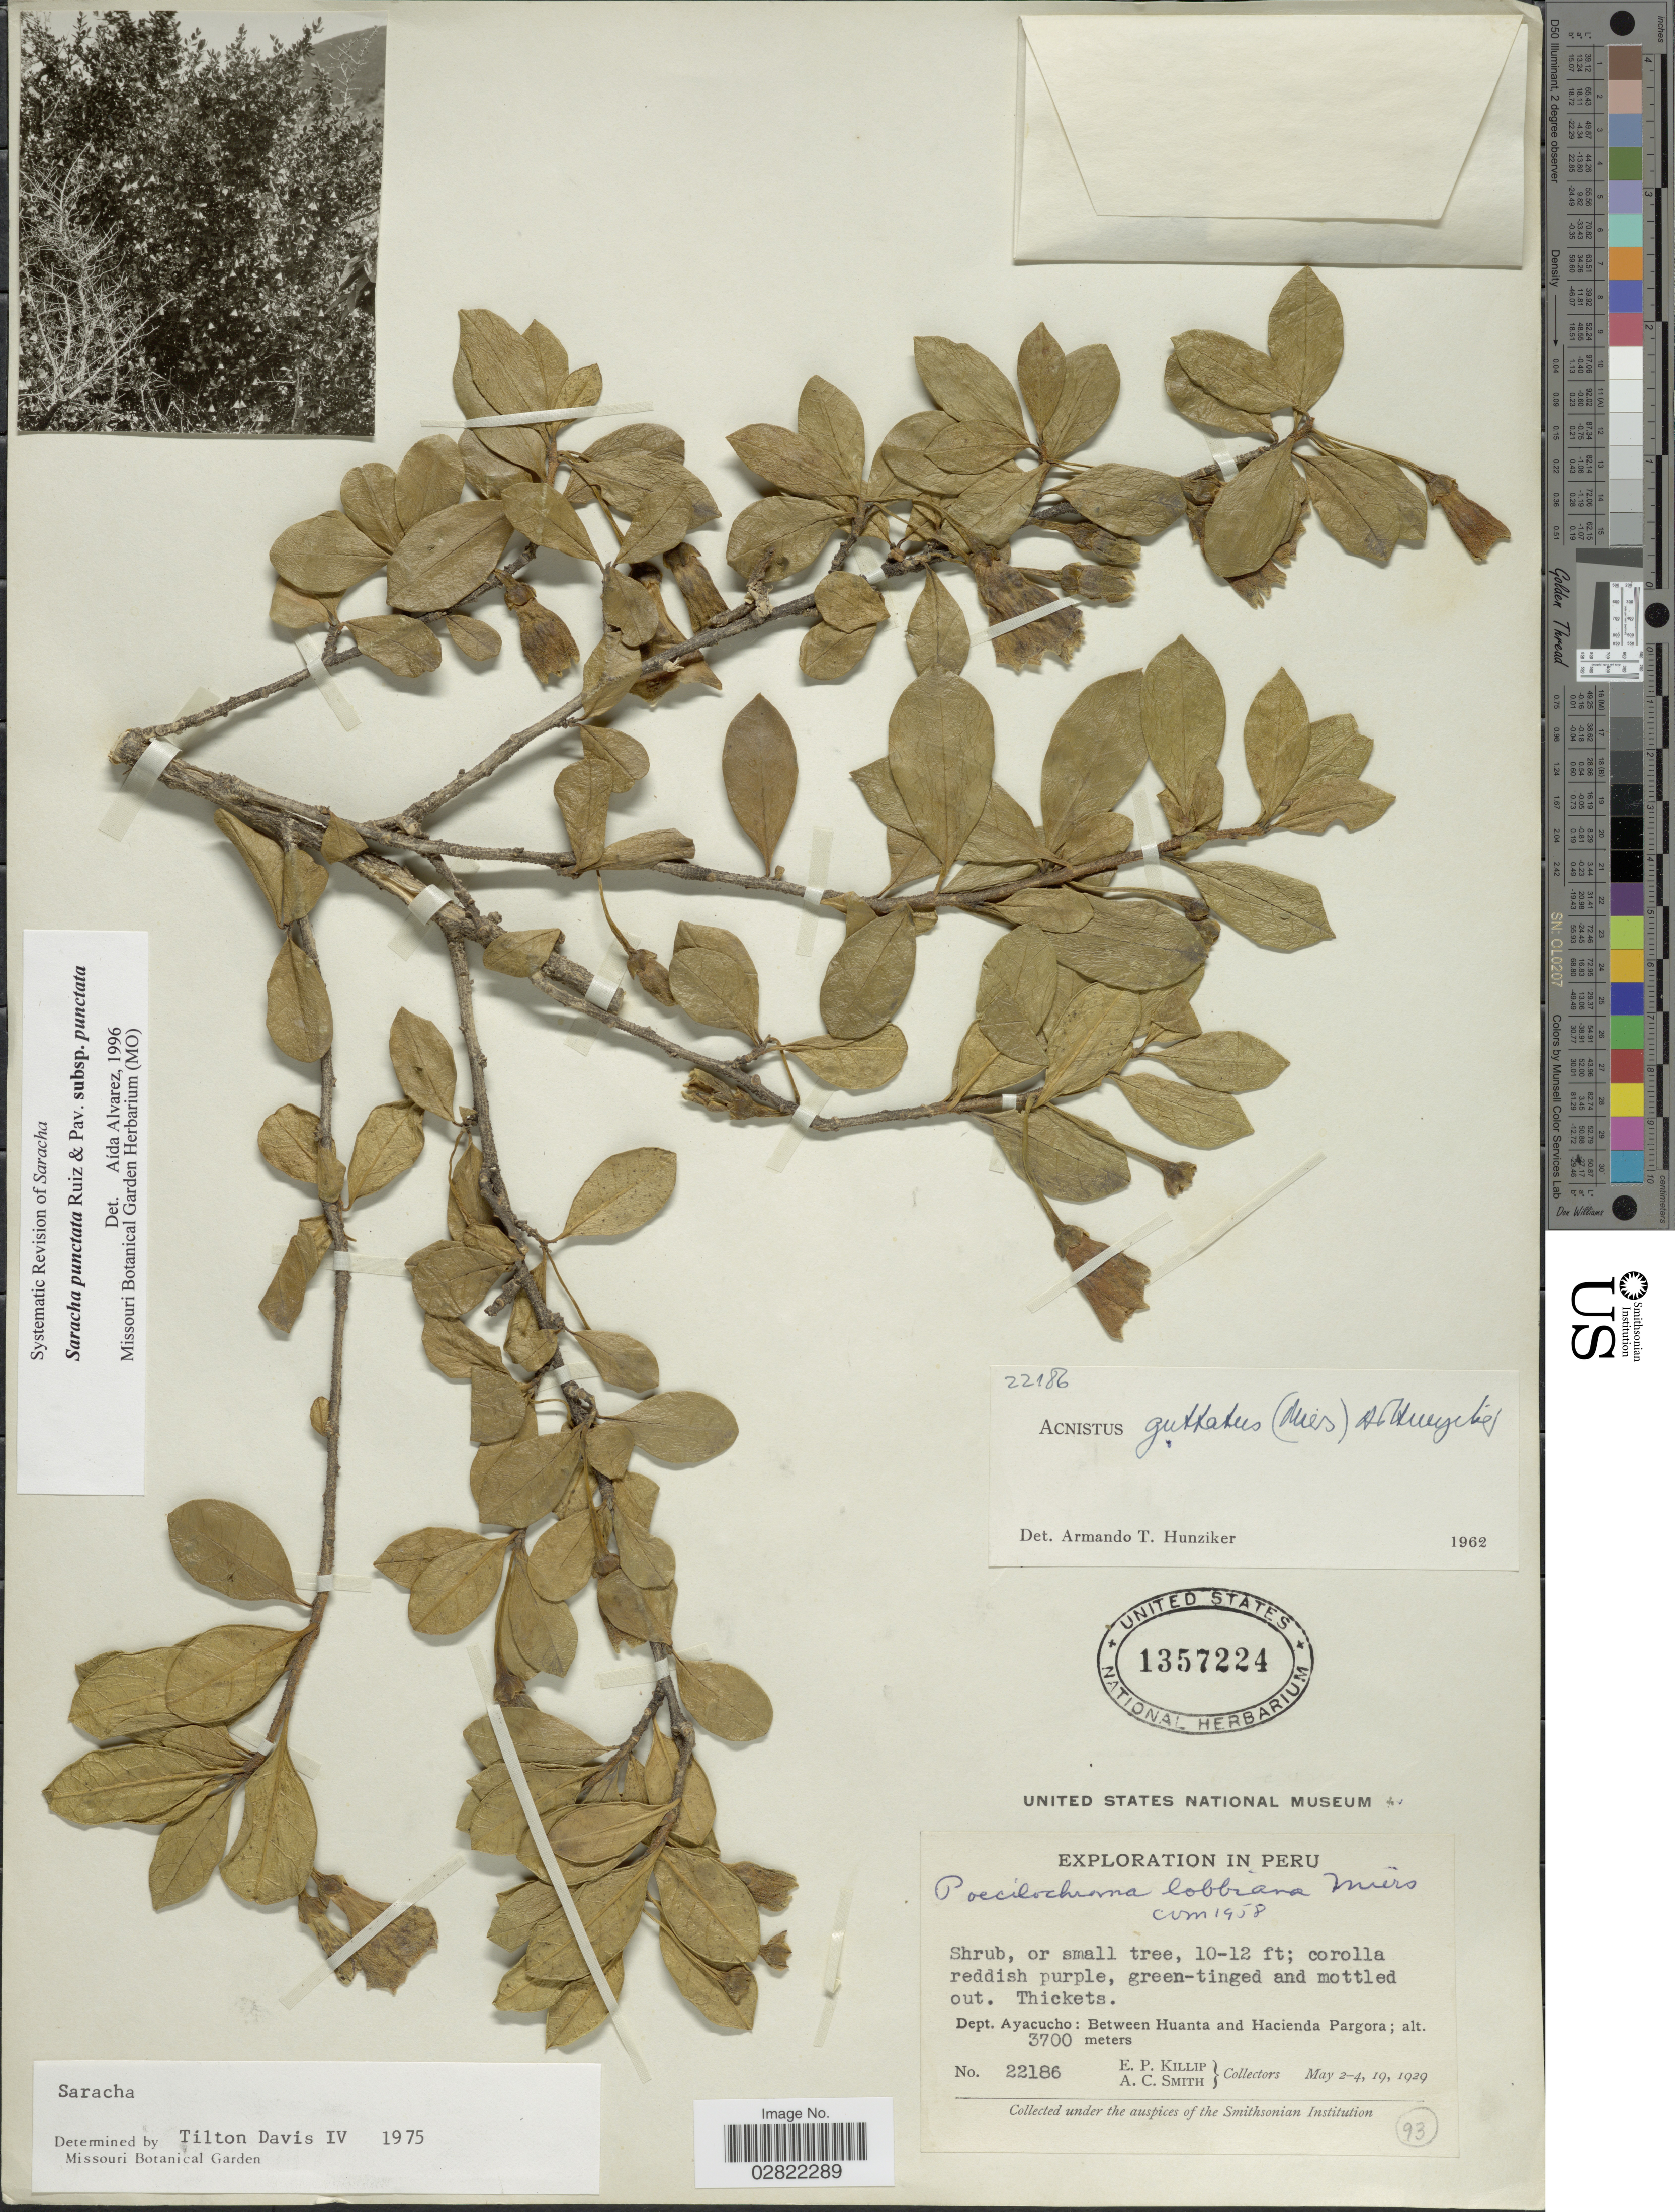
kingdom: Plantae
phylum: Tracheophyta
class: Magnoliopsida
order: Solanales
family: Solanaceae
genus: Saracha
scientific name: Saracha punctata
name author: Ruiz & Pav.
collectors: E. P. Killip & A. C. Smith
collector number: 22186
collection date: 1929-05-02/1929-05-19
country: Peru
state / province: Ayacucho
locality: Dept. Ayacucho: between Huanta and Hacienda Pargora.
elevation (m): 3700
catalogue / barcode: US 1357224